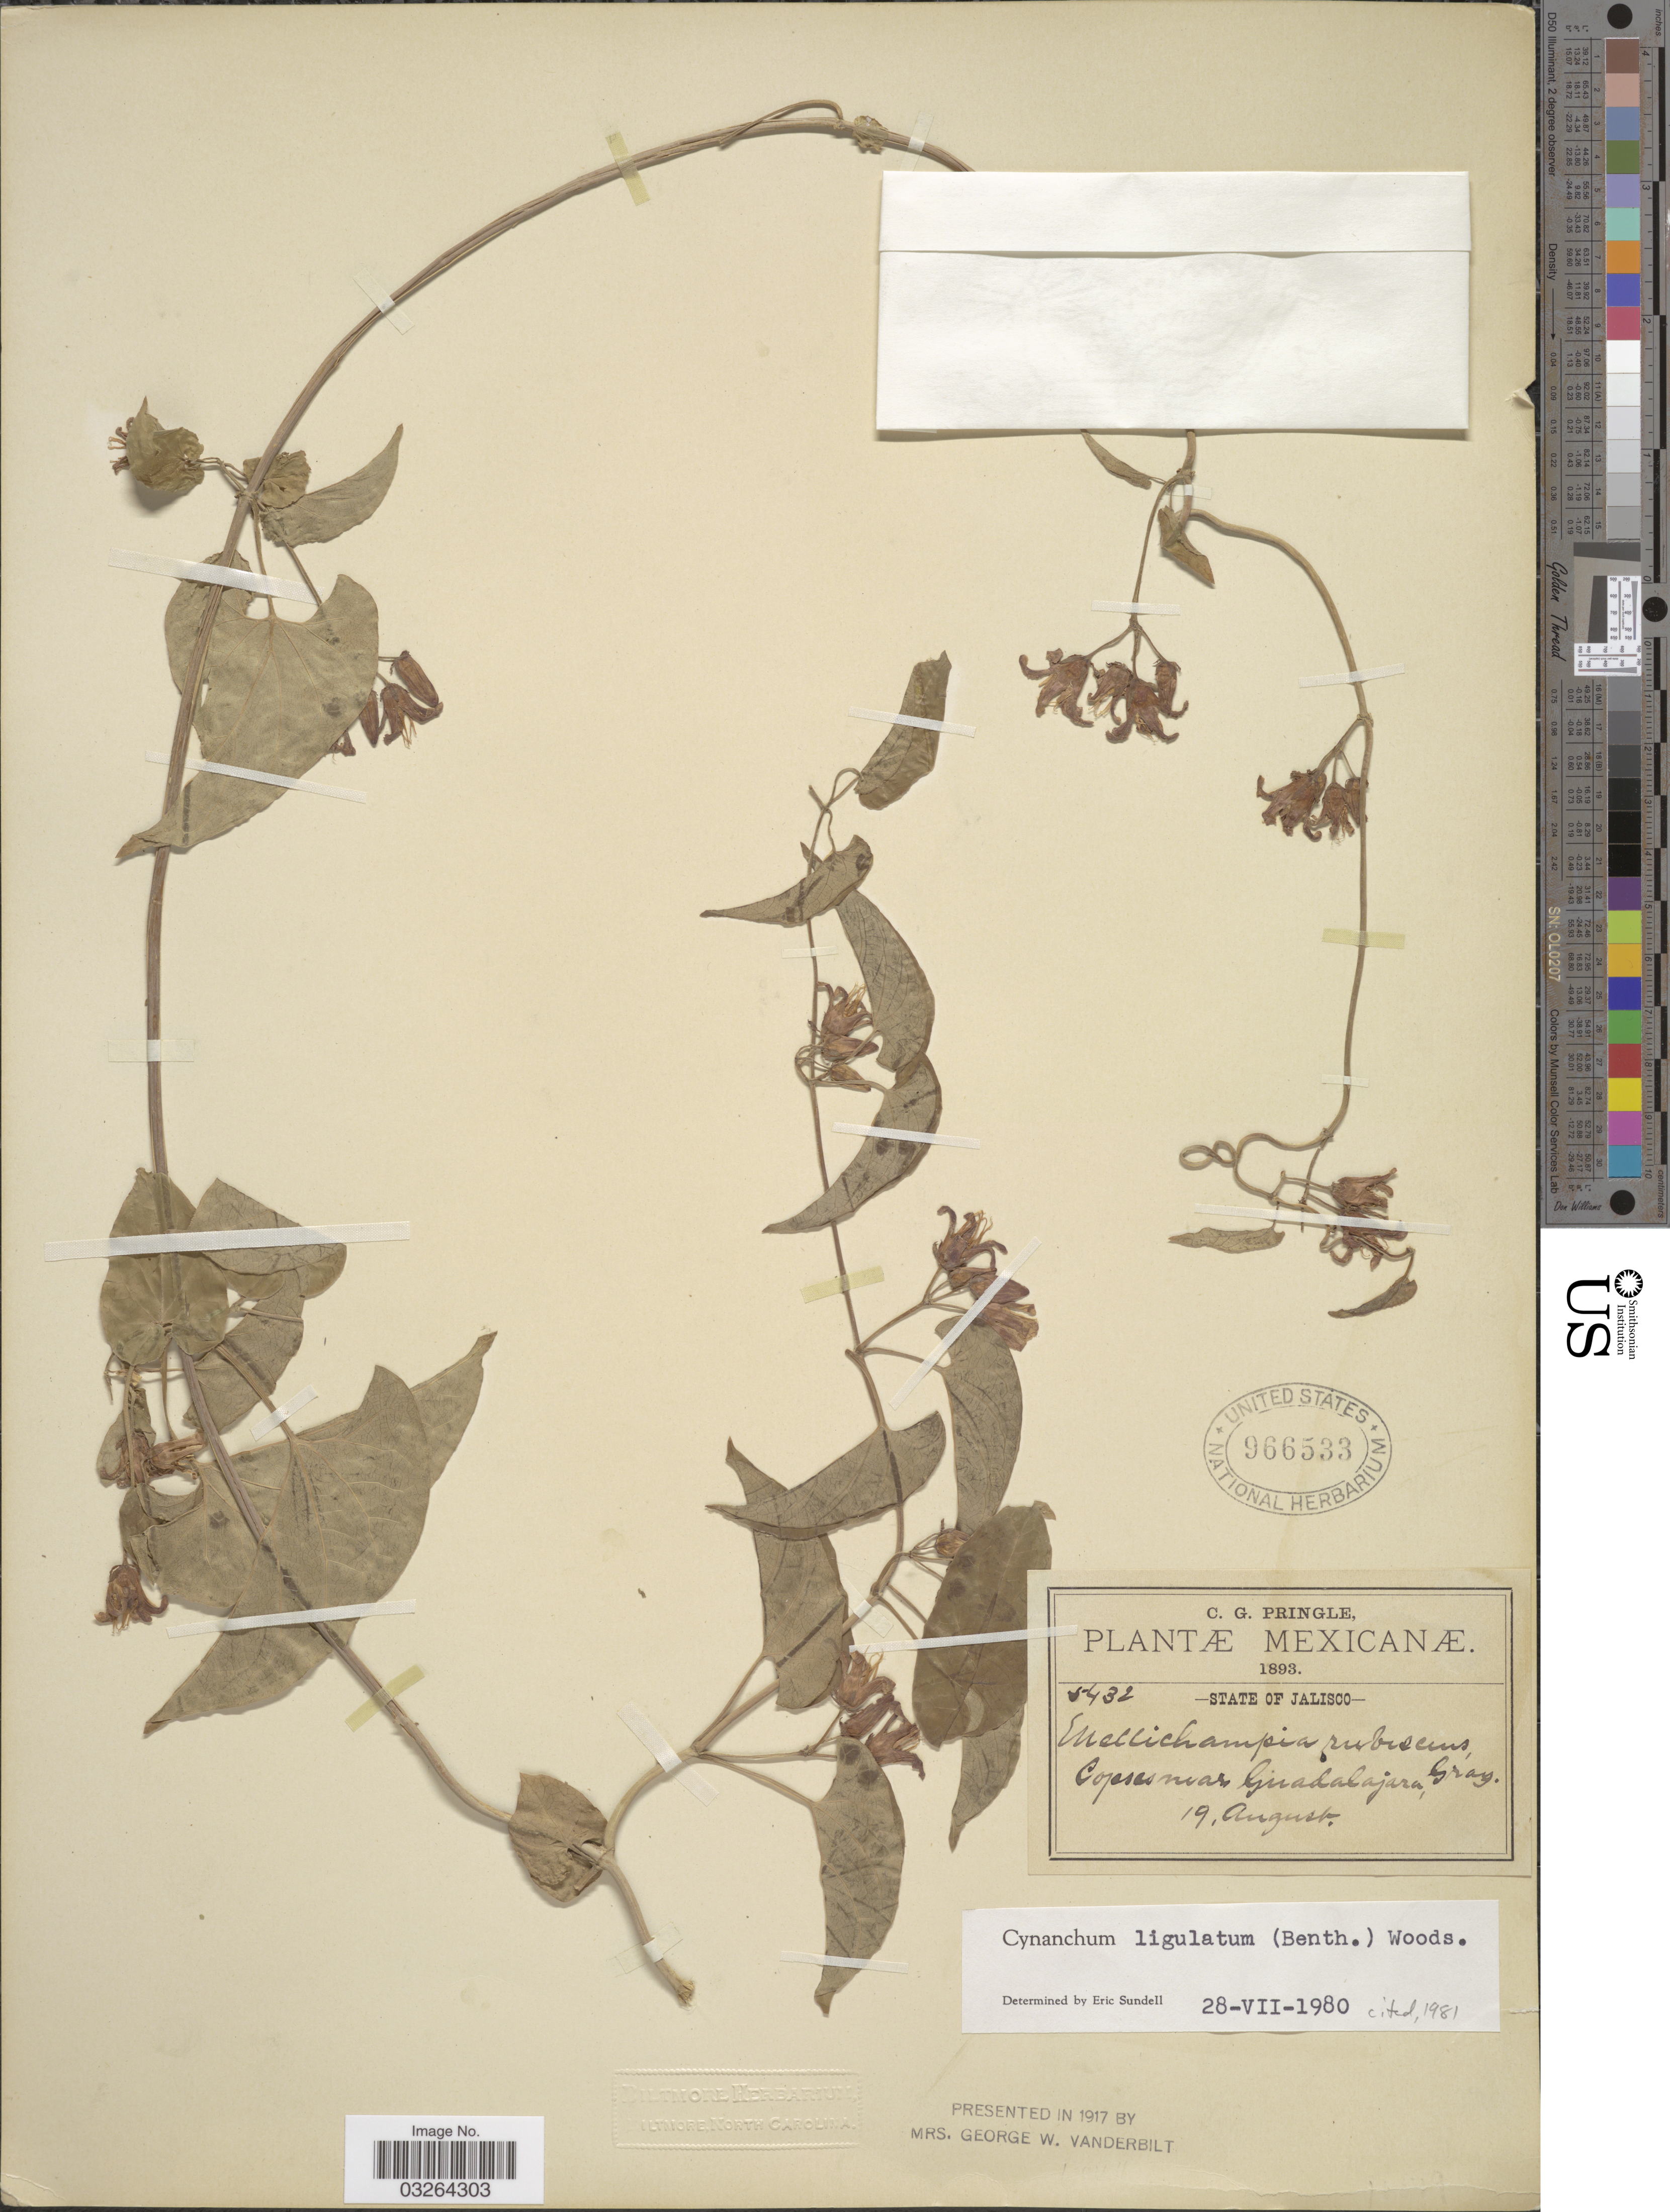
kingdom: Plantae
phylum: Tracheophyta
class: Magnoliopsida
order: Gentianales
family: Apocynaceae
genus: Cynanchum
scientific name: Cynanchum ligulatum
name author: (Benth.) Woodson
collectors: C. G. Pringle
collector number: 5432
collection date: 1893-08-19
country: Mexico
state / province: Jalisco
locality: Copses near Guadalajara.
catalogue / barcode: US 966533